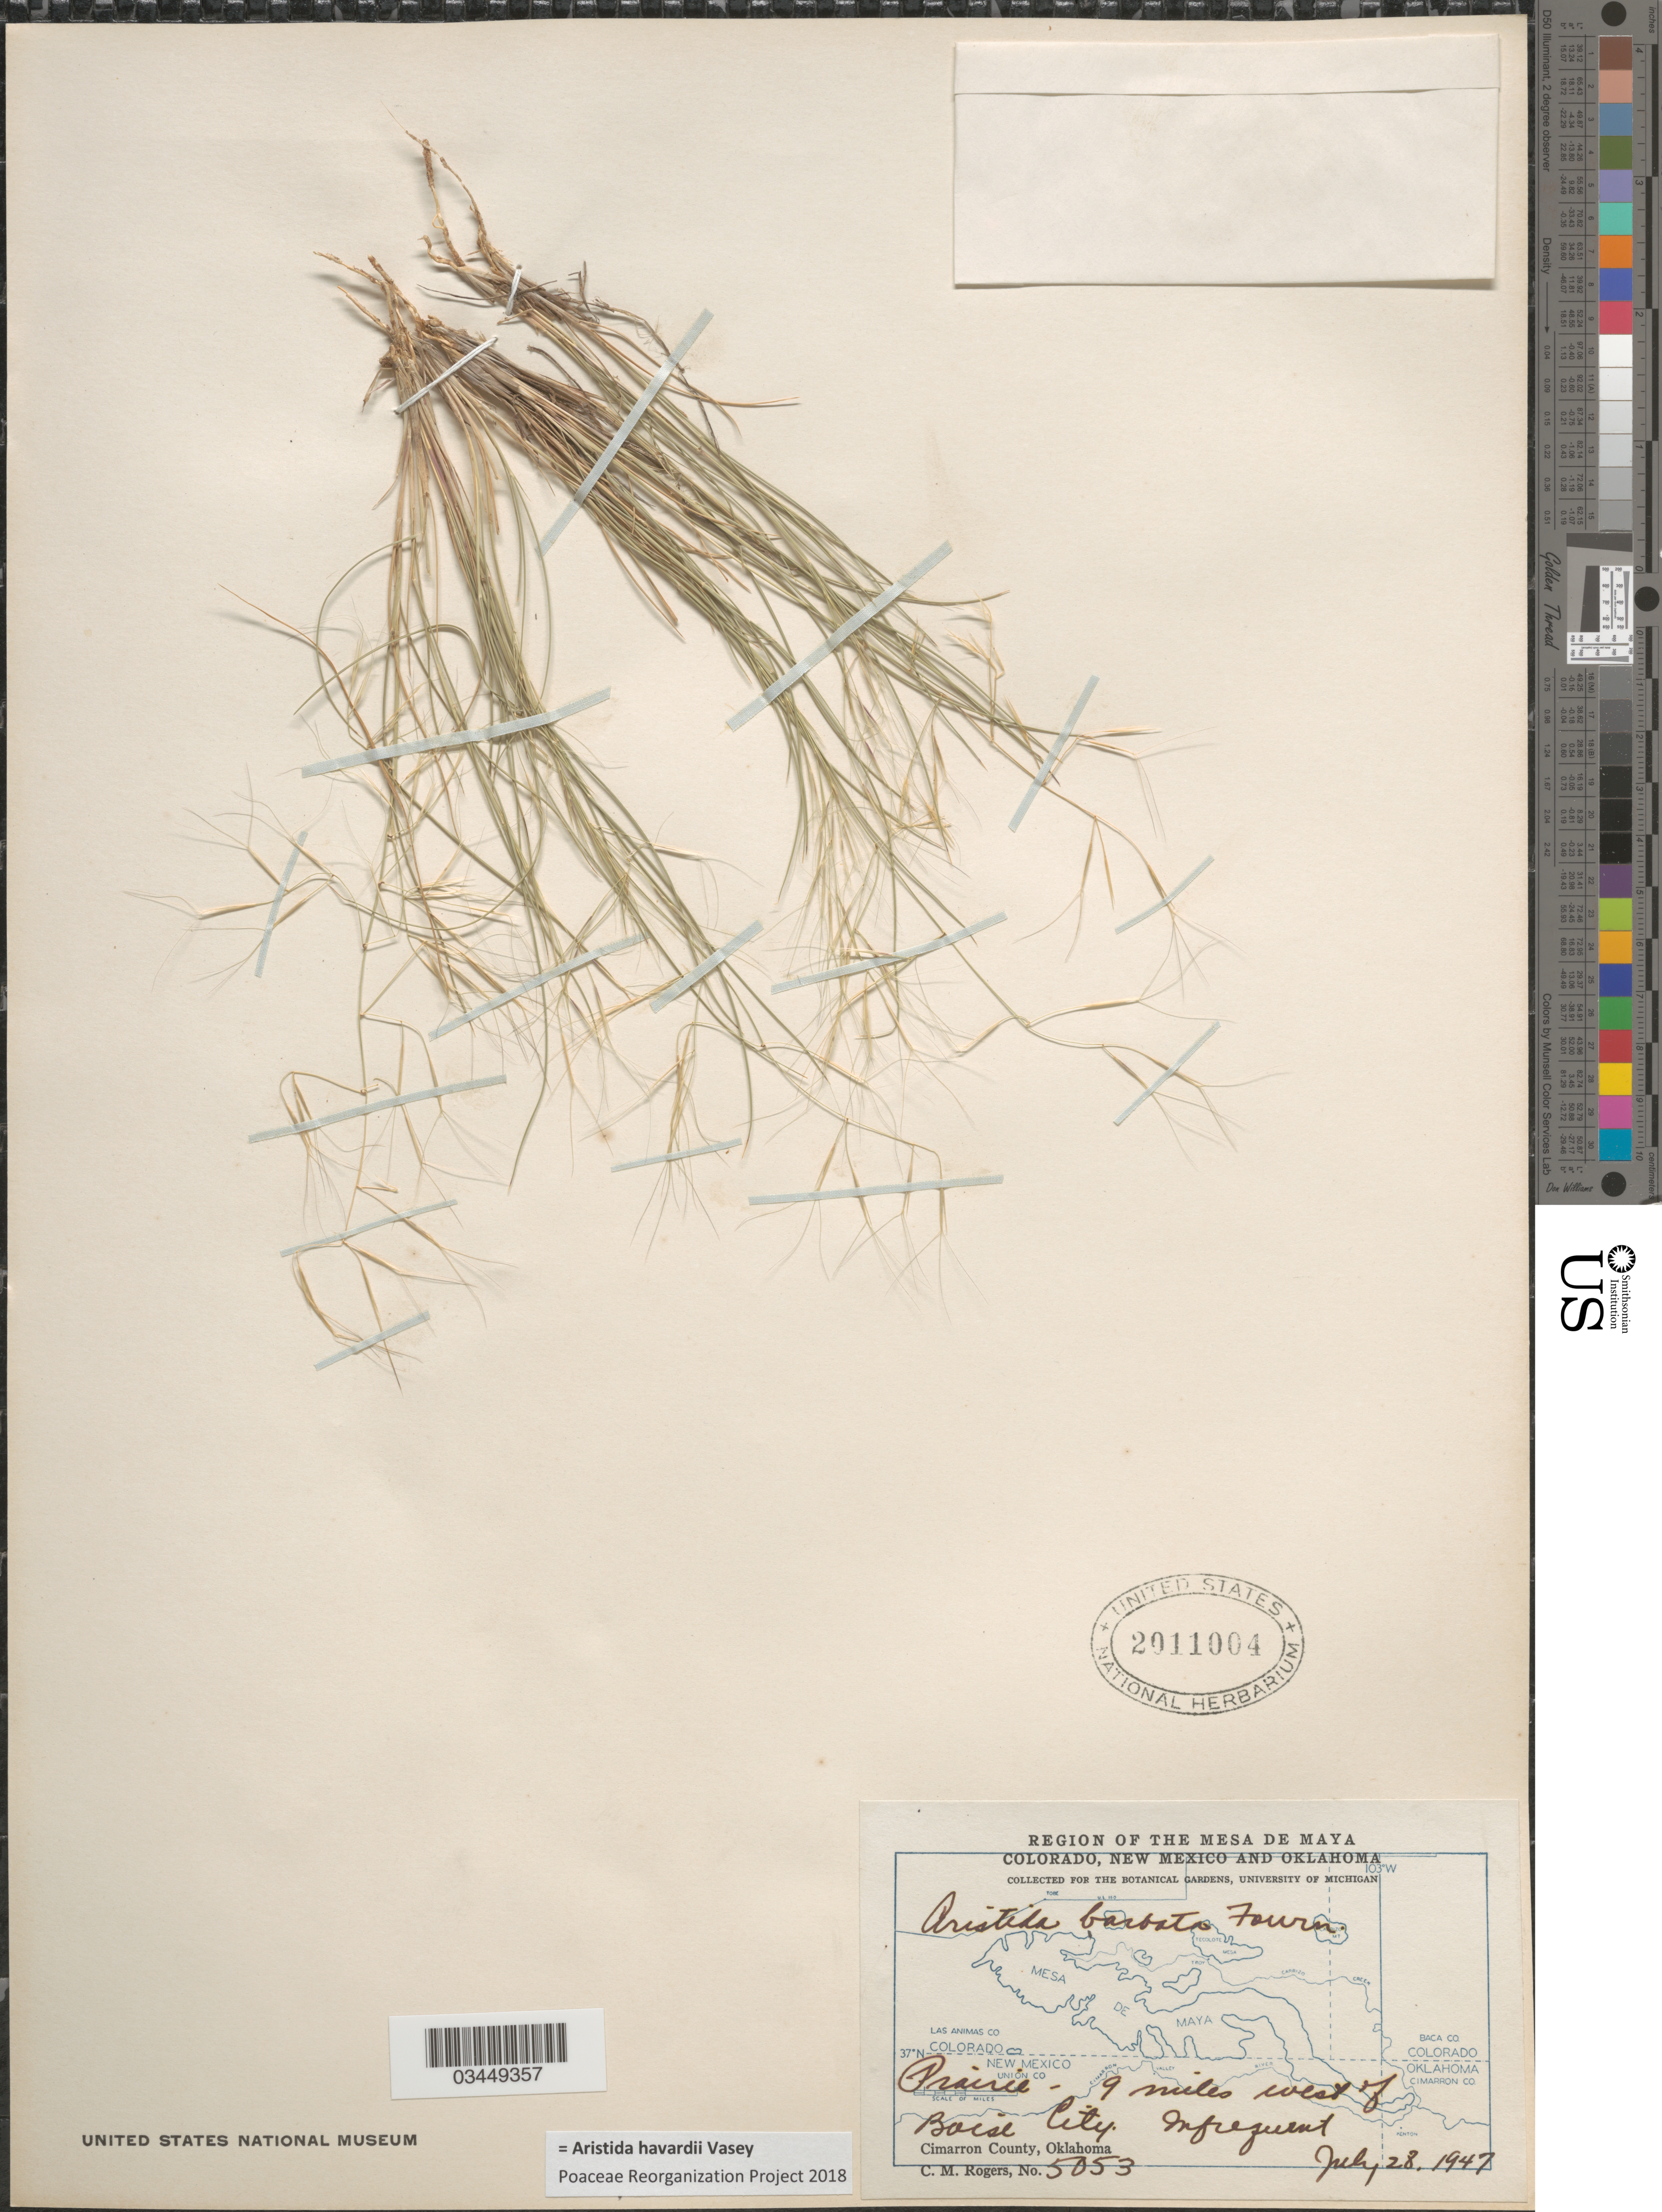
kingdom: Plantae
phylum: Tracheophyta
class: Liliopsida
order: Poales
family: Poaceae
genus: Aristida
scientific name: Aristida havardii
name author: Vasey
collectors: C. M. Rogers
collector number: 5053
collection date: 1947-07-28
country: United States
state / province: Oklahoma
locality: Region of the mesa de Maya. Prairie - 9 miles west of Boise City. Infrequent. Cimarron County.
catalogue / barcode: US 2911004